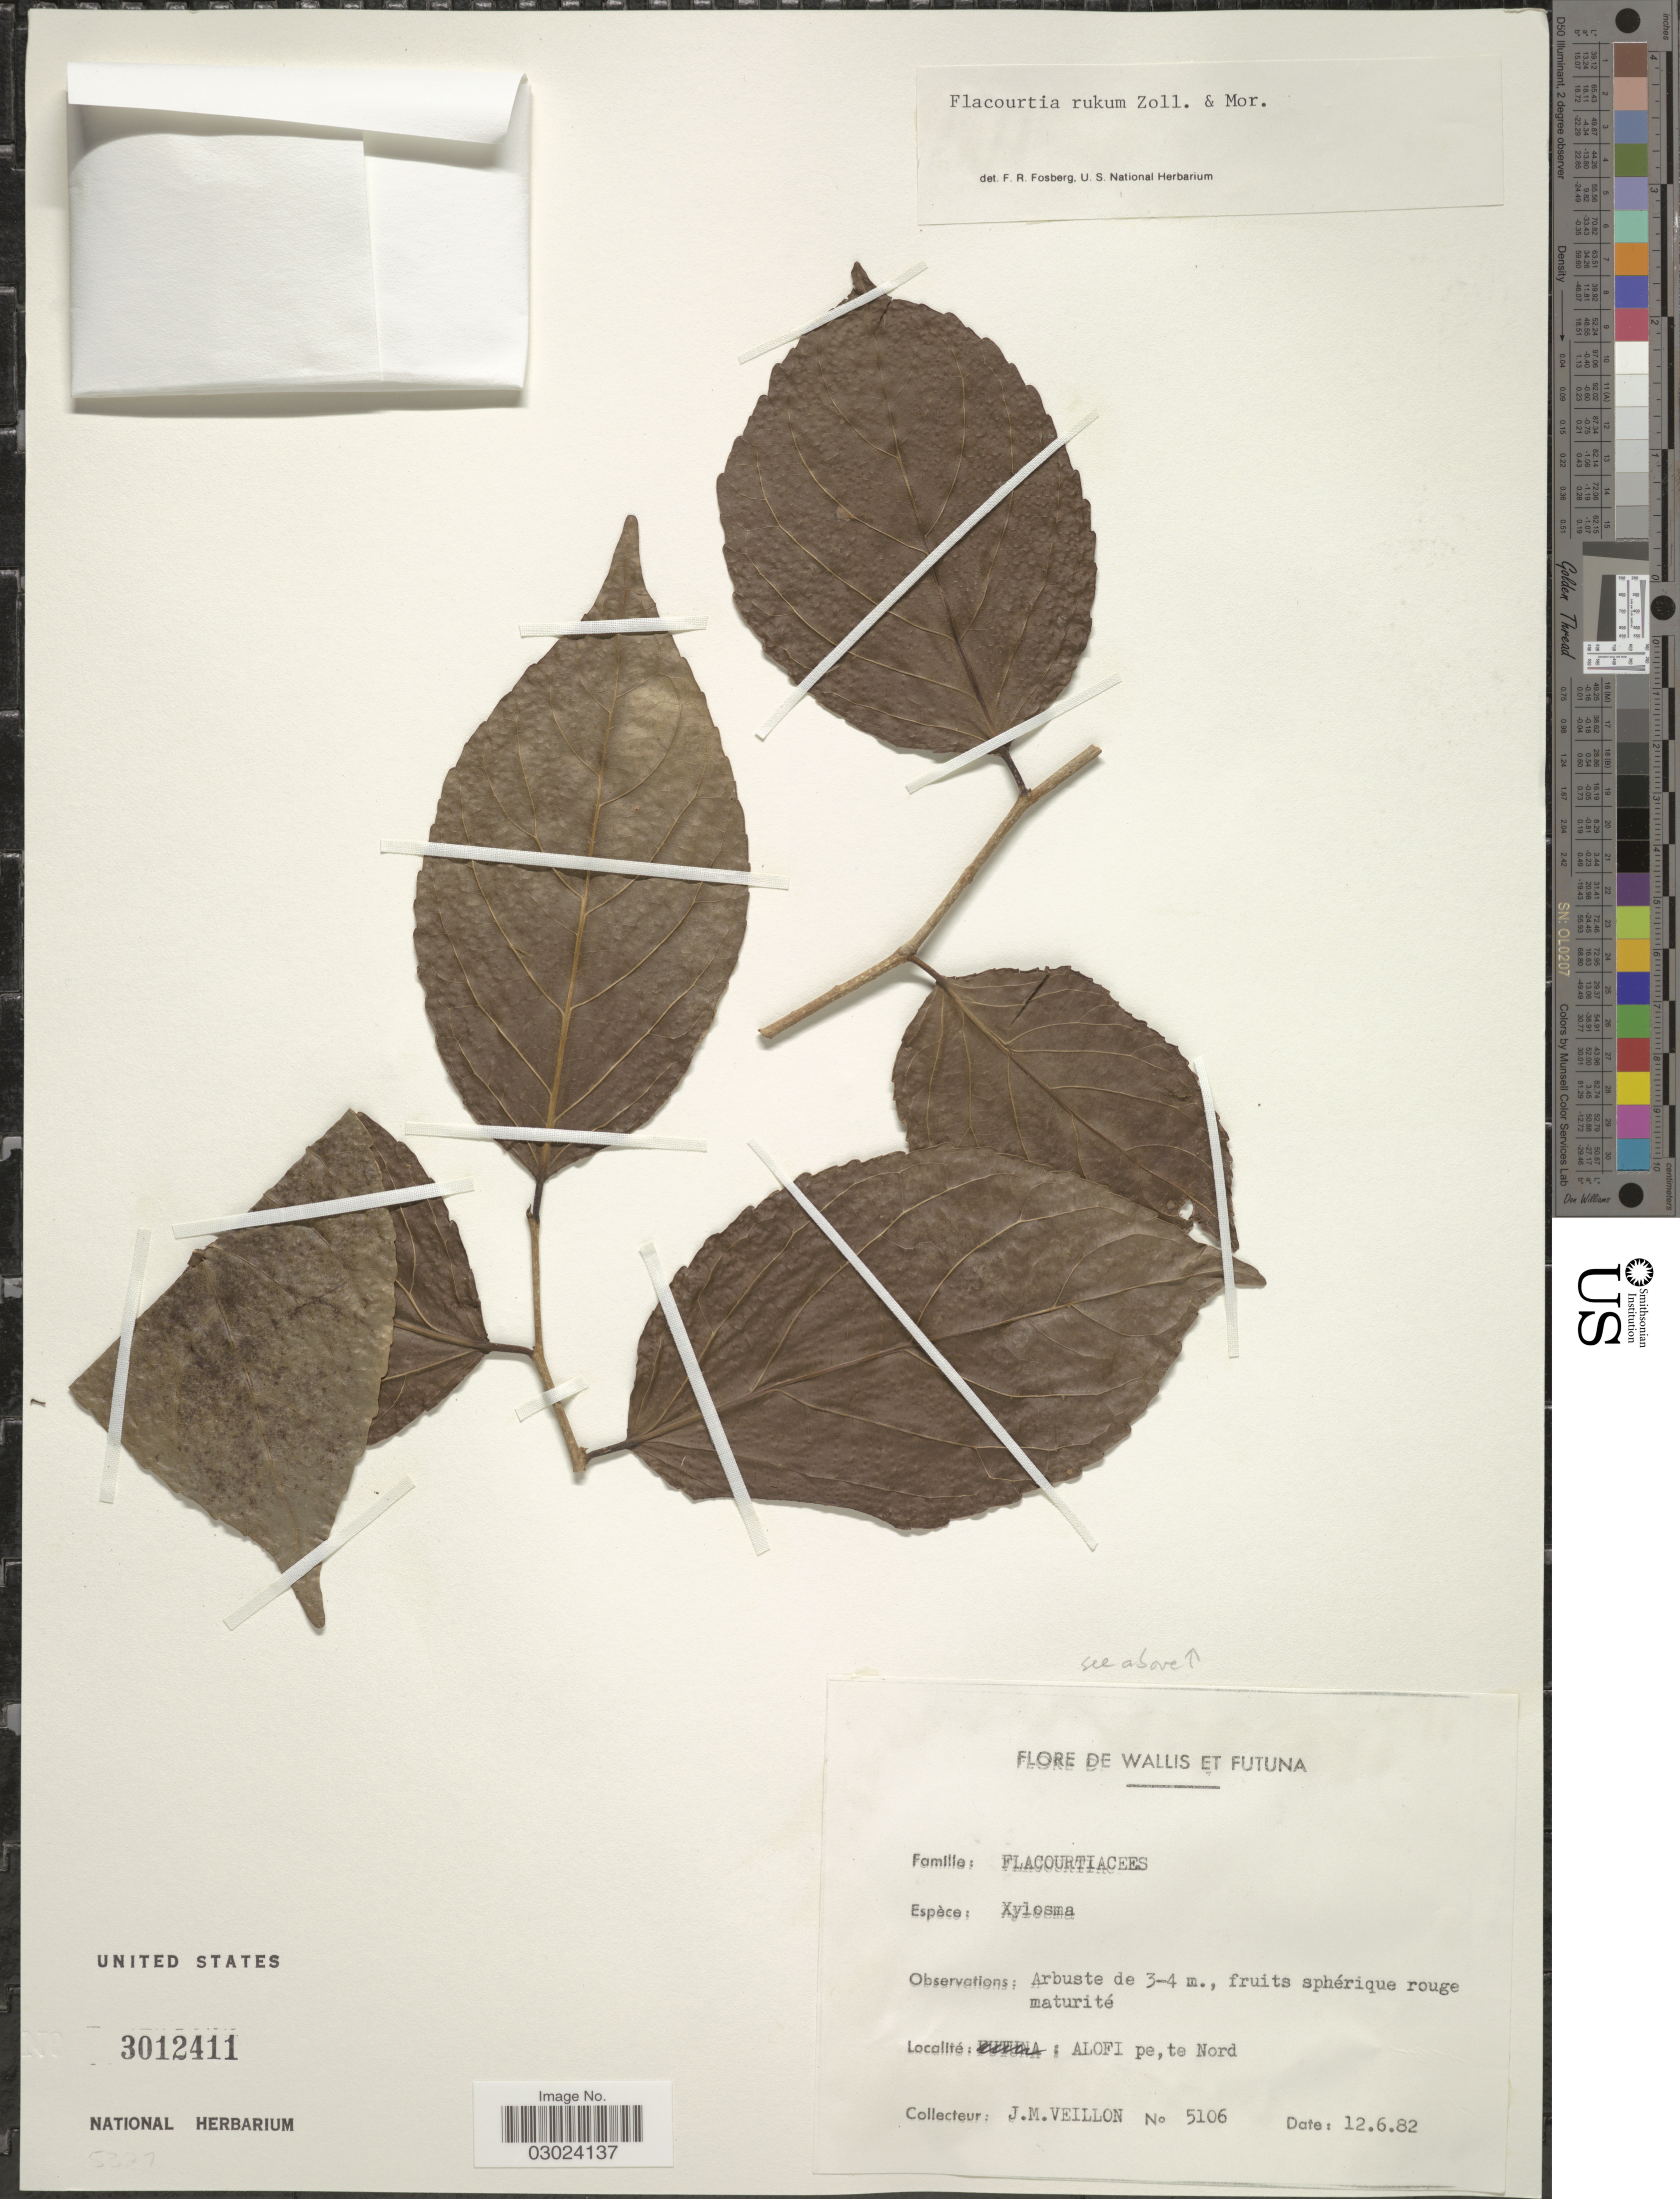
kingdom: Plantae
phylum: Tracheophyta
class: Magnoliopsida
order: Malpighiales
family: Salicaceae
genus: Flacourtia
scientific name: Flacourtia rukam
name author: Zoll. & Moritzi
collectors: J. Veillon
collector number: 5106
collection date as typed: Transcribed d/m/y: 12/6/82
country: Wallis and Futuna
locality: Wallis et Futuna. Alofi pe, te Nord.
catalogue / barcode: US 3012411